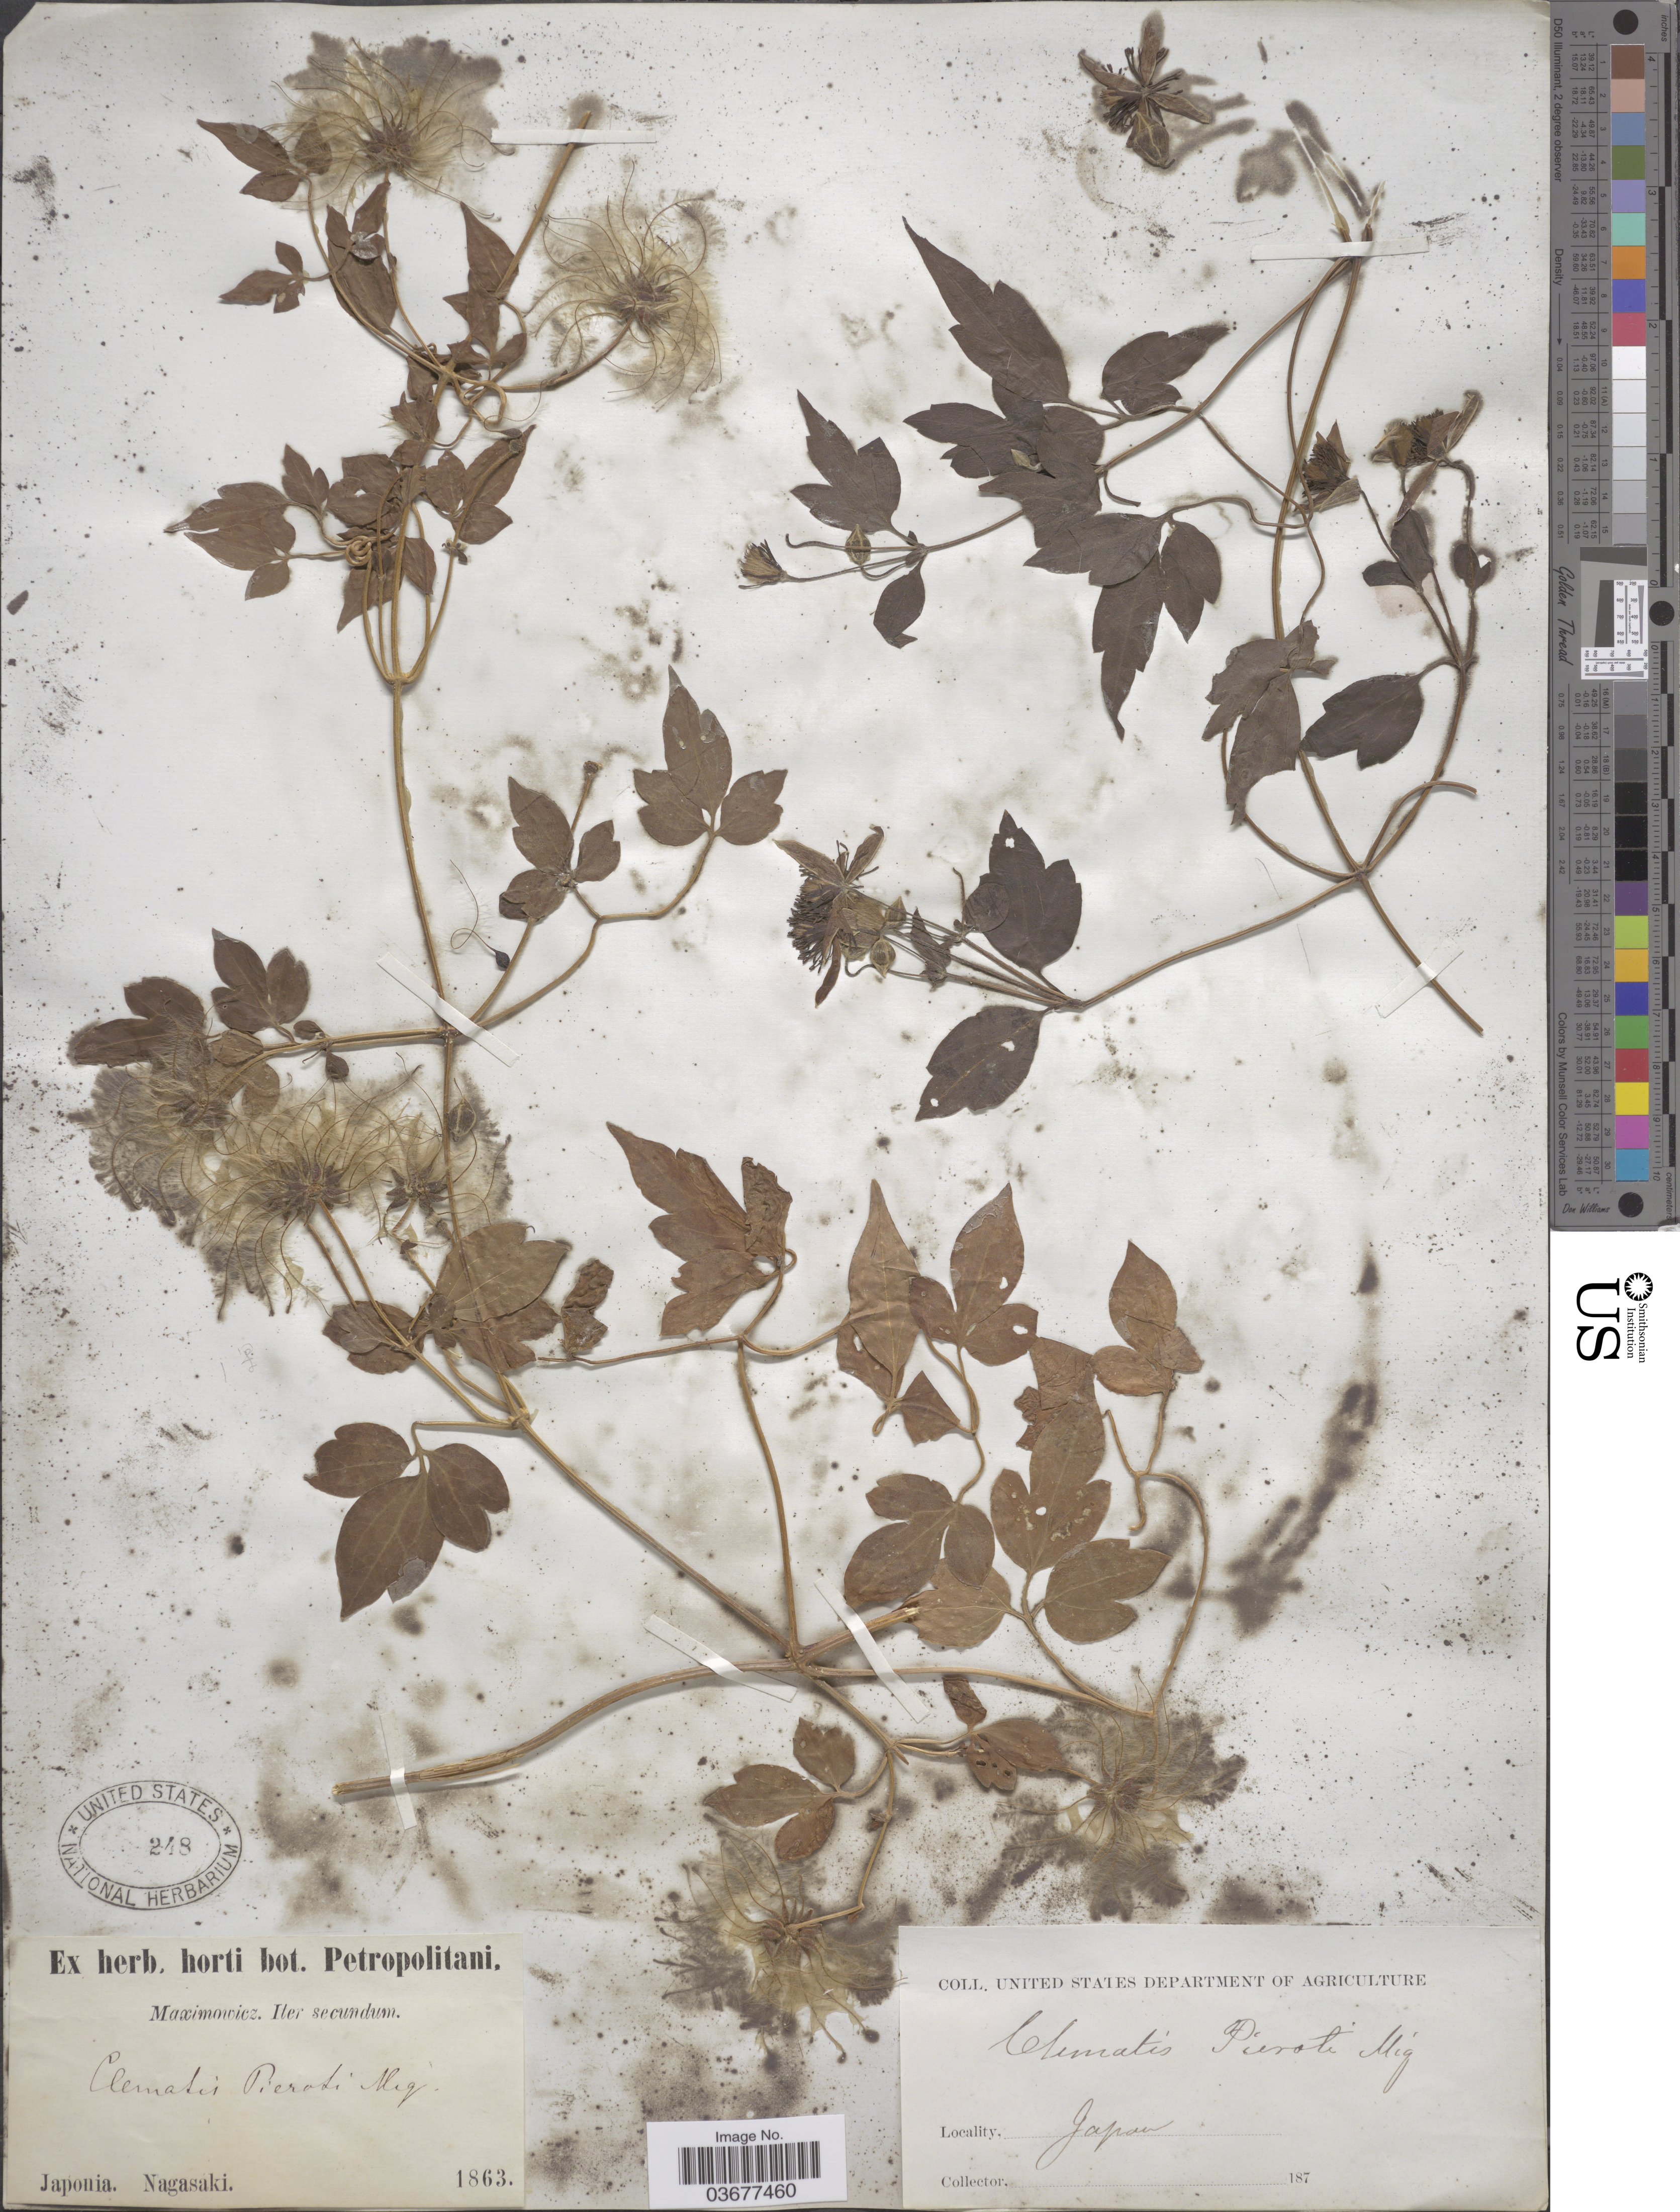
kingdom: Plantae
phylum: Tracheophyta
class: Magnoliopsida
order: Ranunculales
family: Ranunculaceae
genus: Clematis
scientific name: Clematis pierotii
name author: Miq.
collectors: Maximowicz, --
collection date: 1863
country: Japan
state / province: Nagasaki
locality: Japonia.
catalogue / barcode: US 248